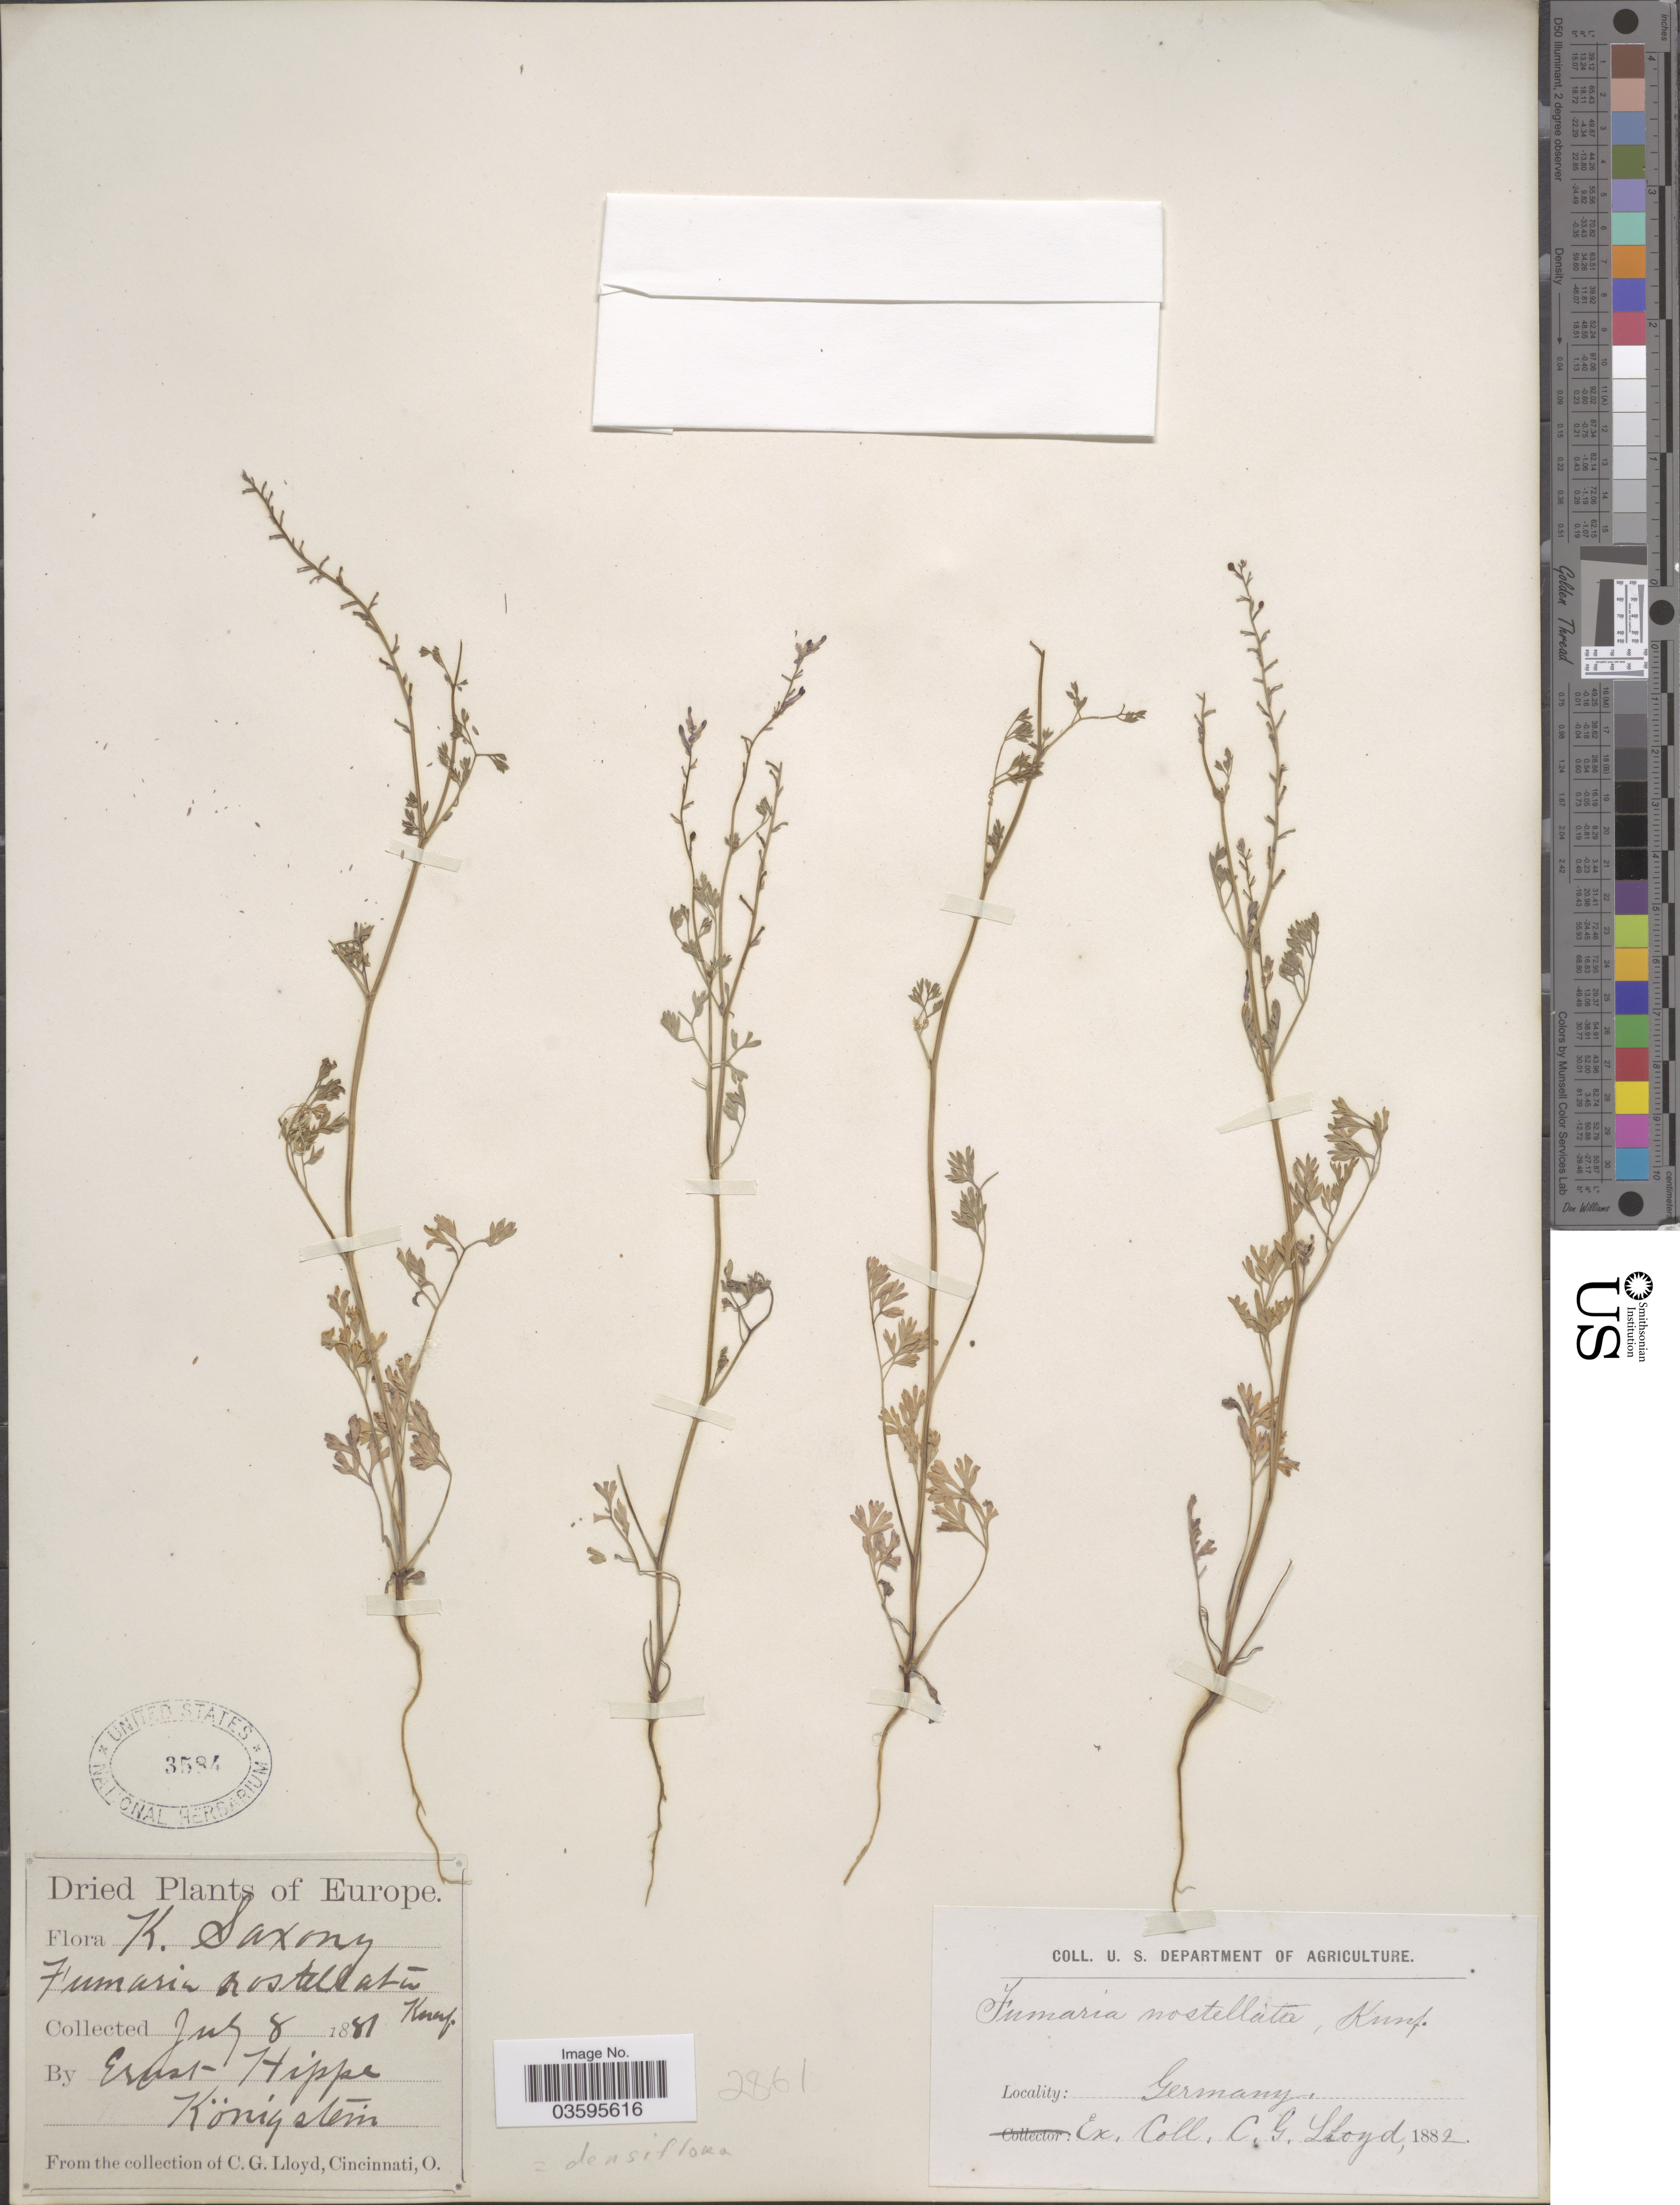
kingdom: Plantae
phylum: Tracheophyta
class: Magnoliopsida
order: Ranunculales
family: Papaveraceae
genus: Fumaria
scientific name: Fumaria densiflora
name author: DC.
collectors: C. G. Lloyd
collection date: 1881-07-08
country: Germany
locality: K. Saxony.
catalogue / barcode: US 3584